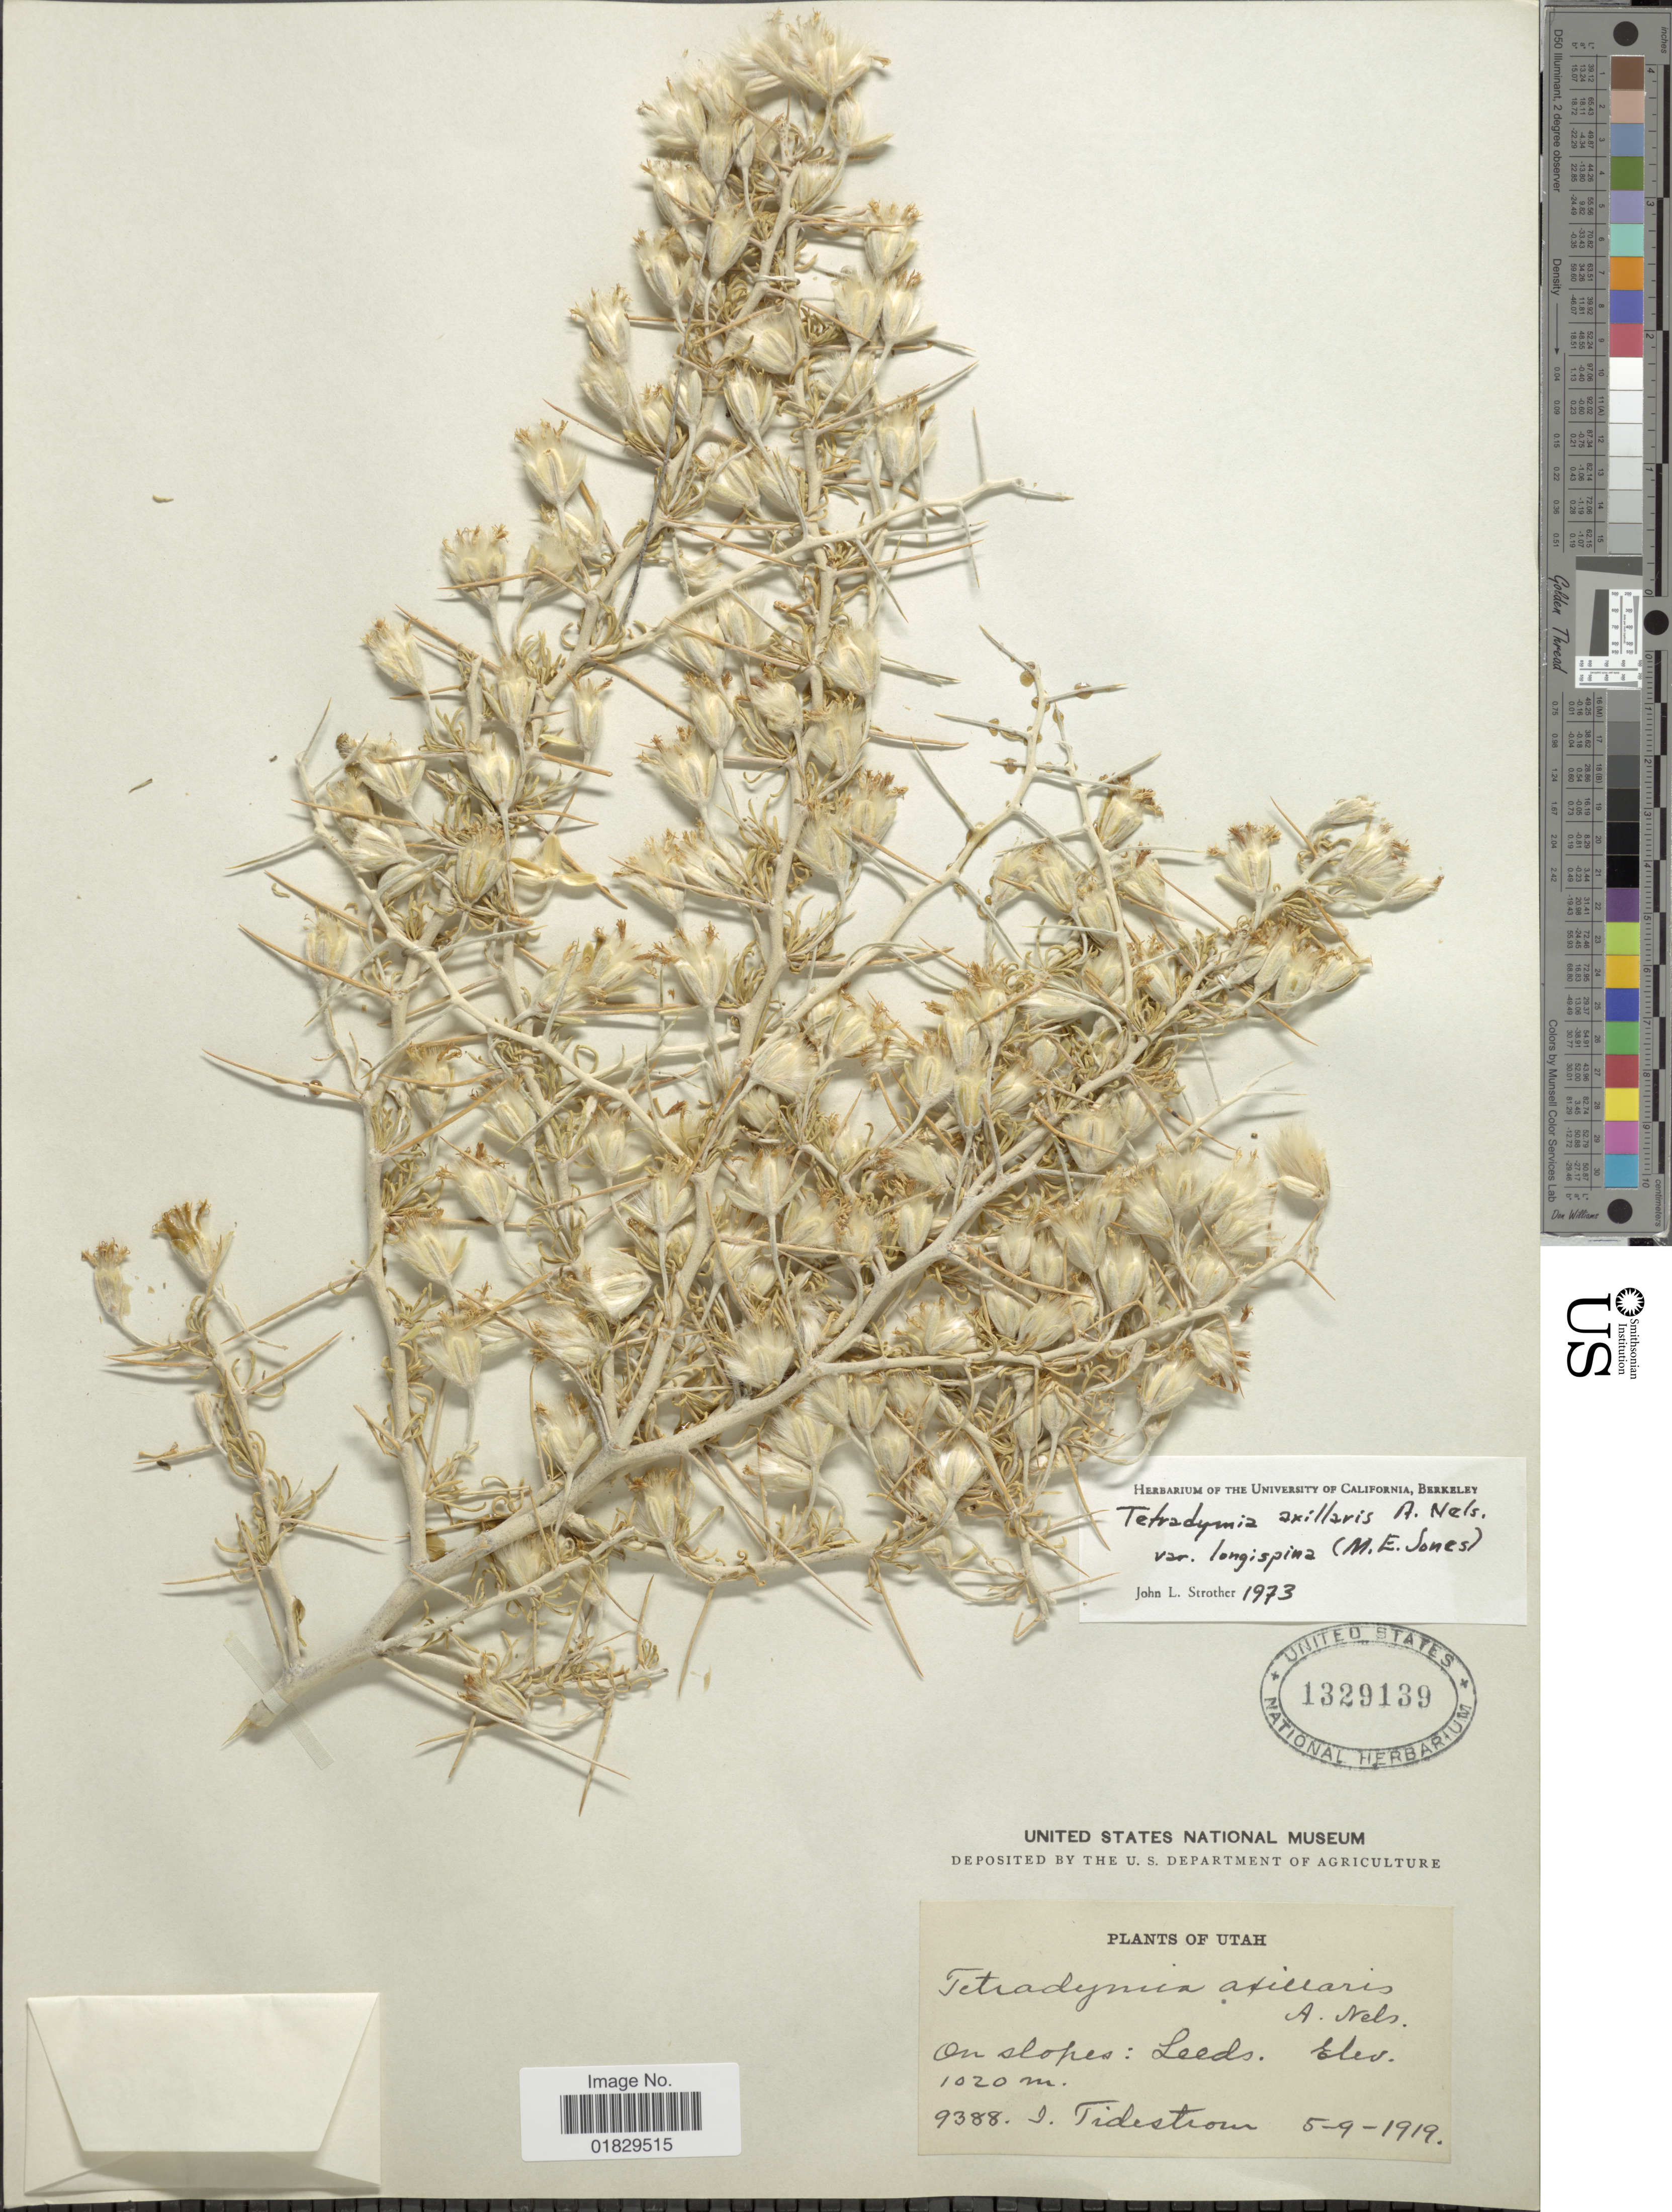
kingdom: Plantae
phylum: Tracheophyta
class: Magnoliopsida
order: Asterales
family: Asteraceae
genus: Tetradymia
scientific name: Tetradymia axillaris var. longispina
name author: (M.E. Jones) Strother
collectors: I. F. Tidestrom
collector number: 9388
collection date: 1919-05-09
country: United States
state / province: Utah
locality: On slopes: Leeds.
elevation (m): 1020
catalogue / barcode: US 1329139